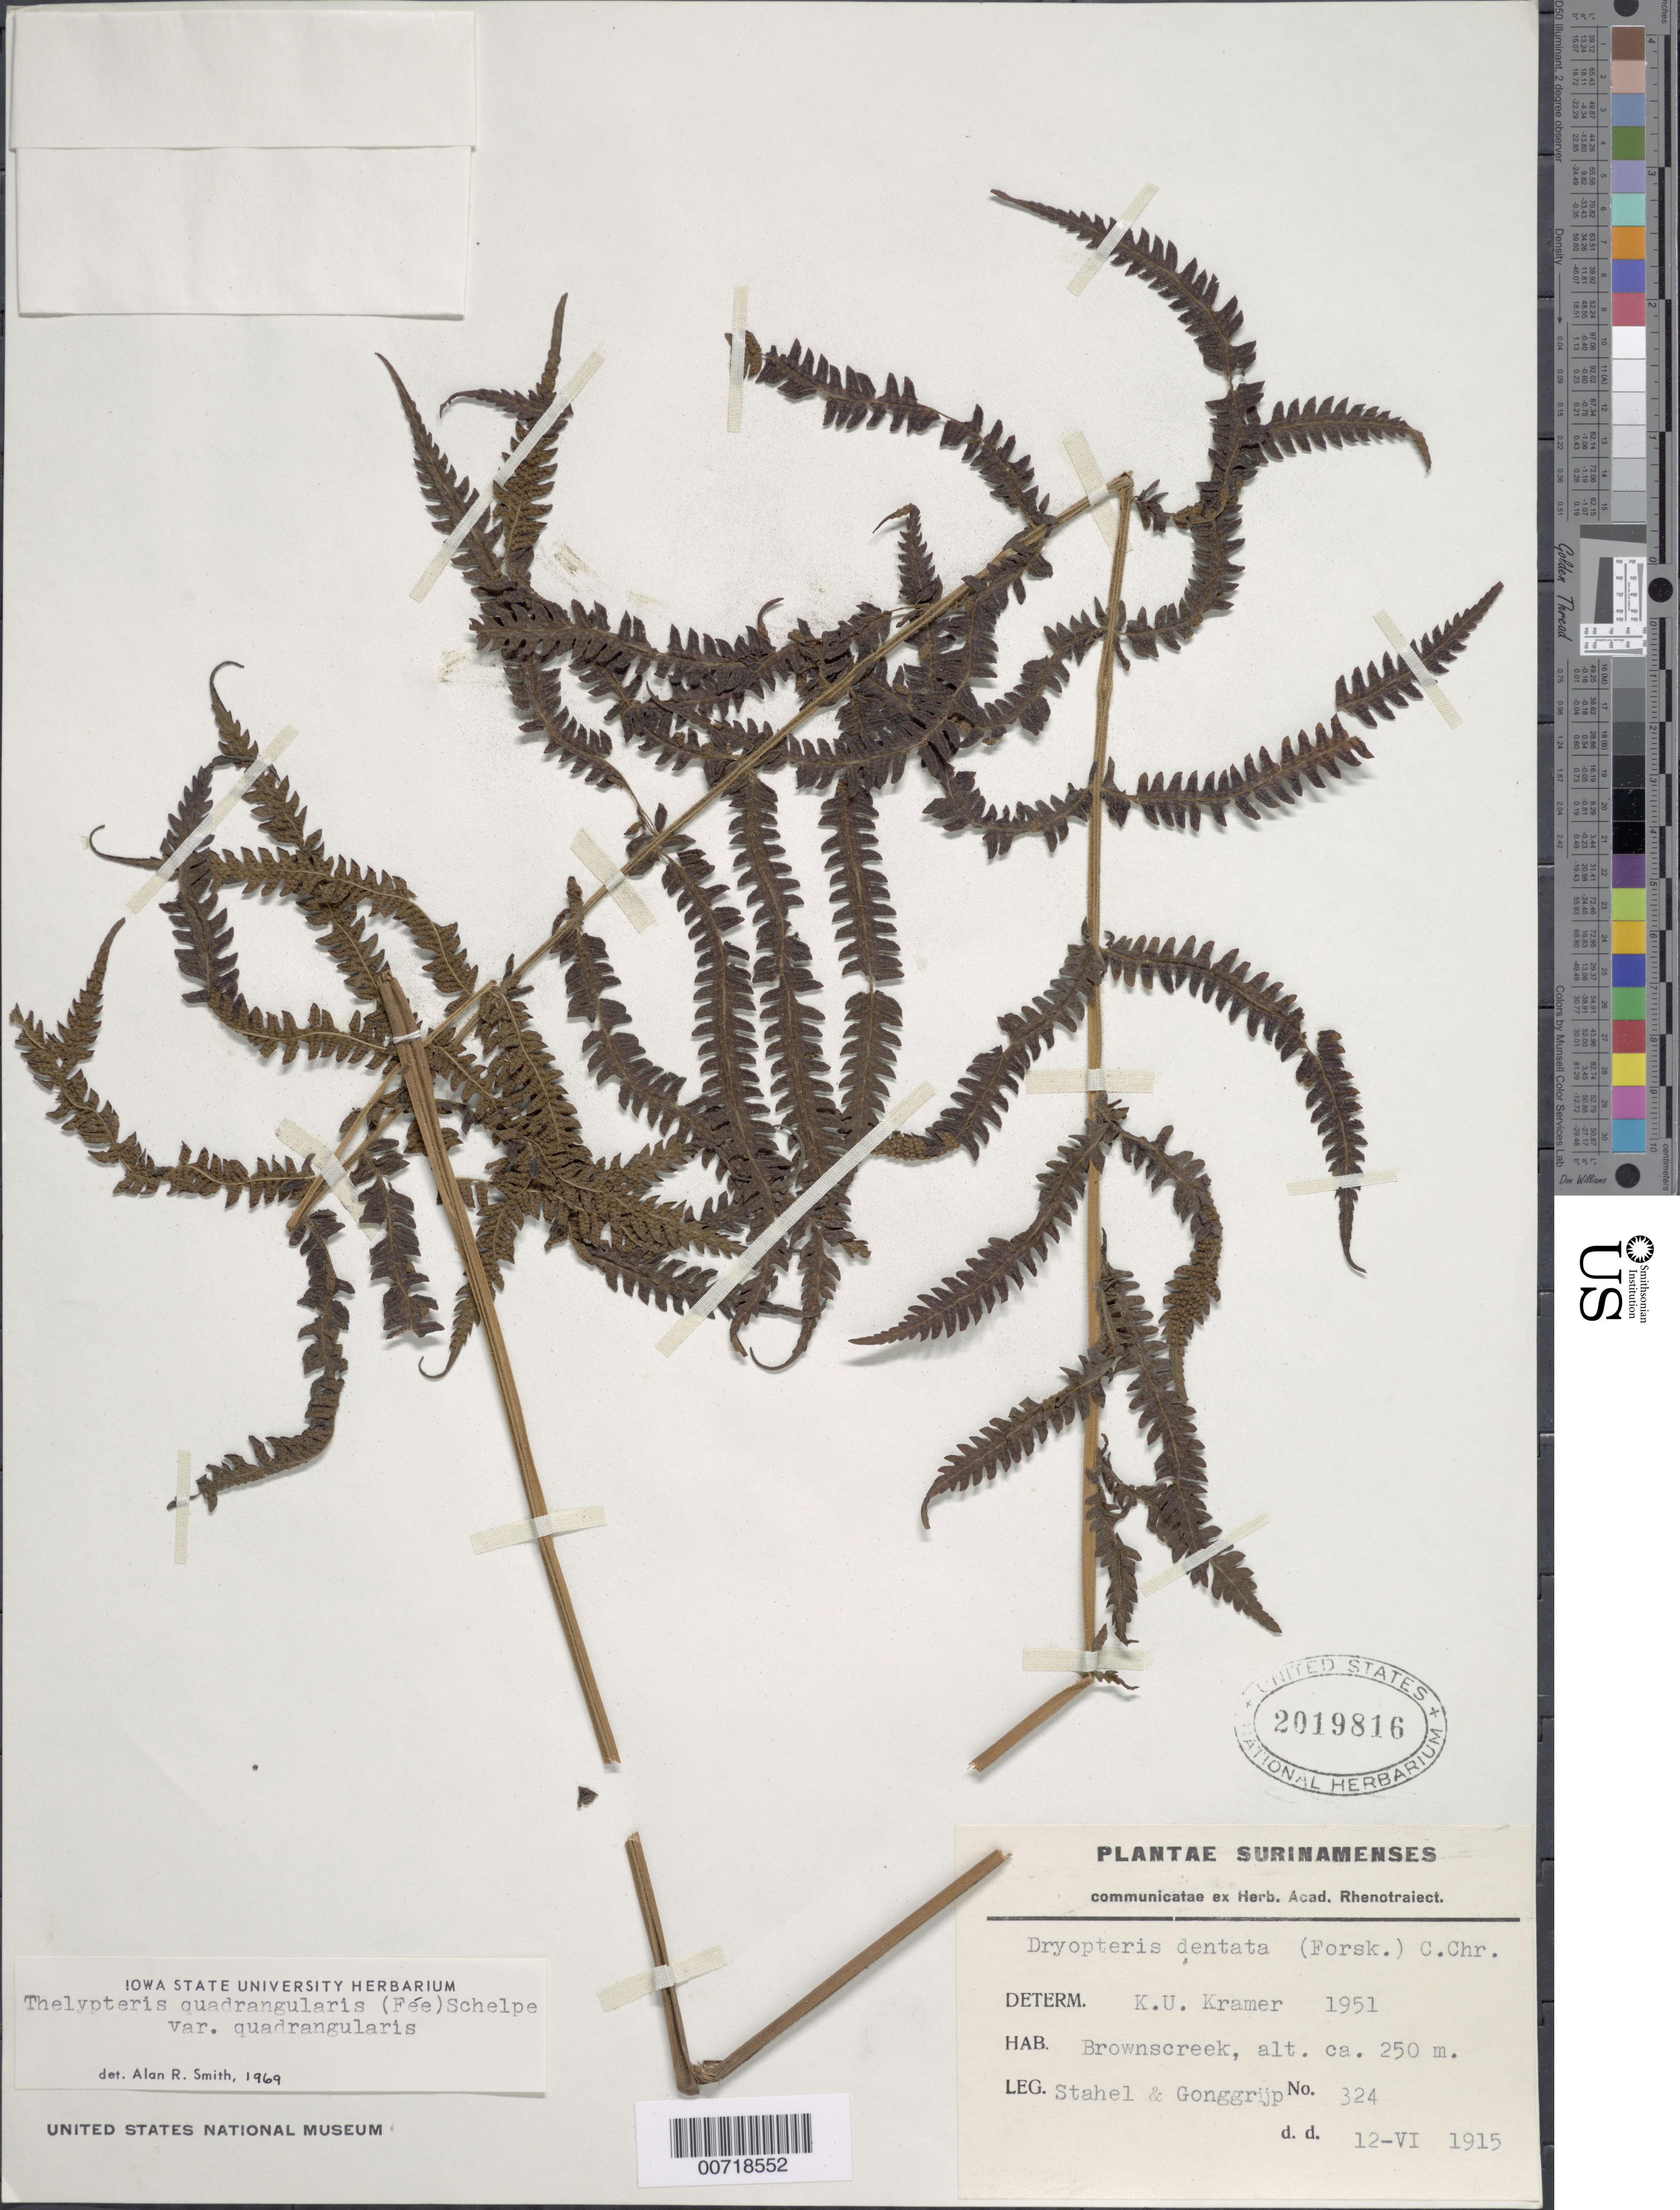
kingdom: Plantae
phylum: Tracheophyta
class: Polypodiopsida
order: Polypodiales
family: Thelypteridaceae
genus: Christella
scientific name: Christella hispidula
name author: (Decne.) Holttum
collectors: Collector illegible, G. Stahel & -. Gonggrijp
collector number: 342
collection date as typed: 12-Jun-15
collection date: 1915-06-12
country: Suriname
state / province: Brokopondo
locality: Brownskreek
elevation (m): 250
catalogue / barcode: US 2019816